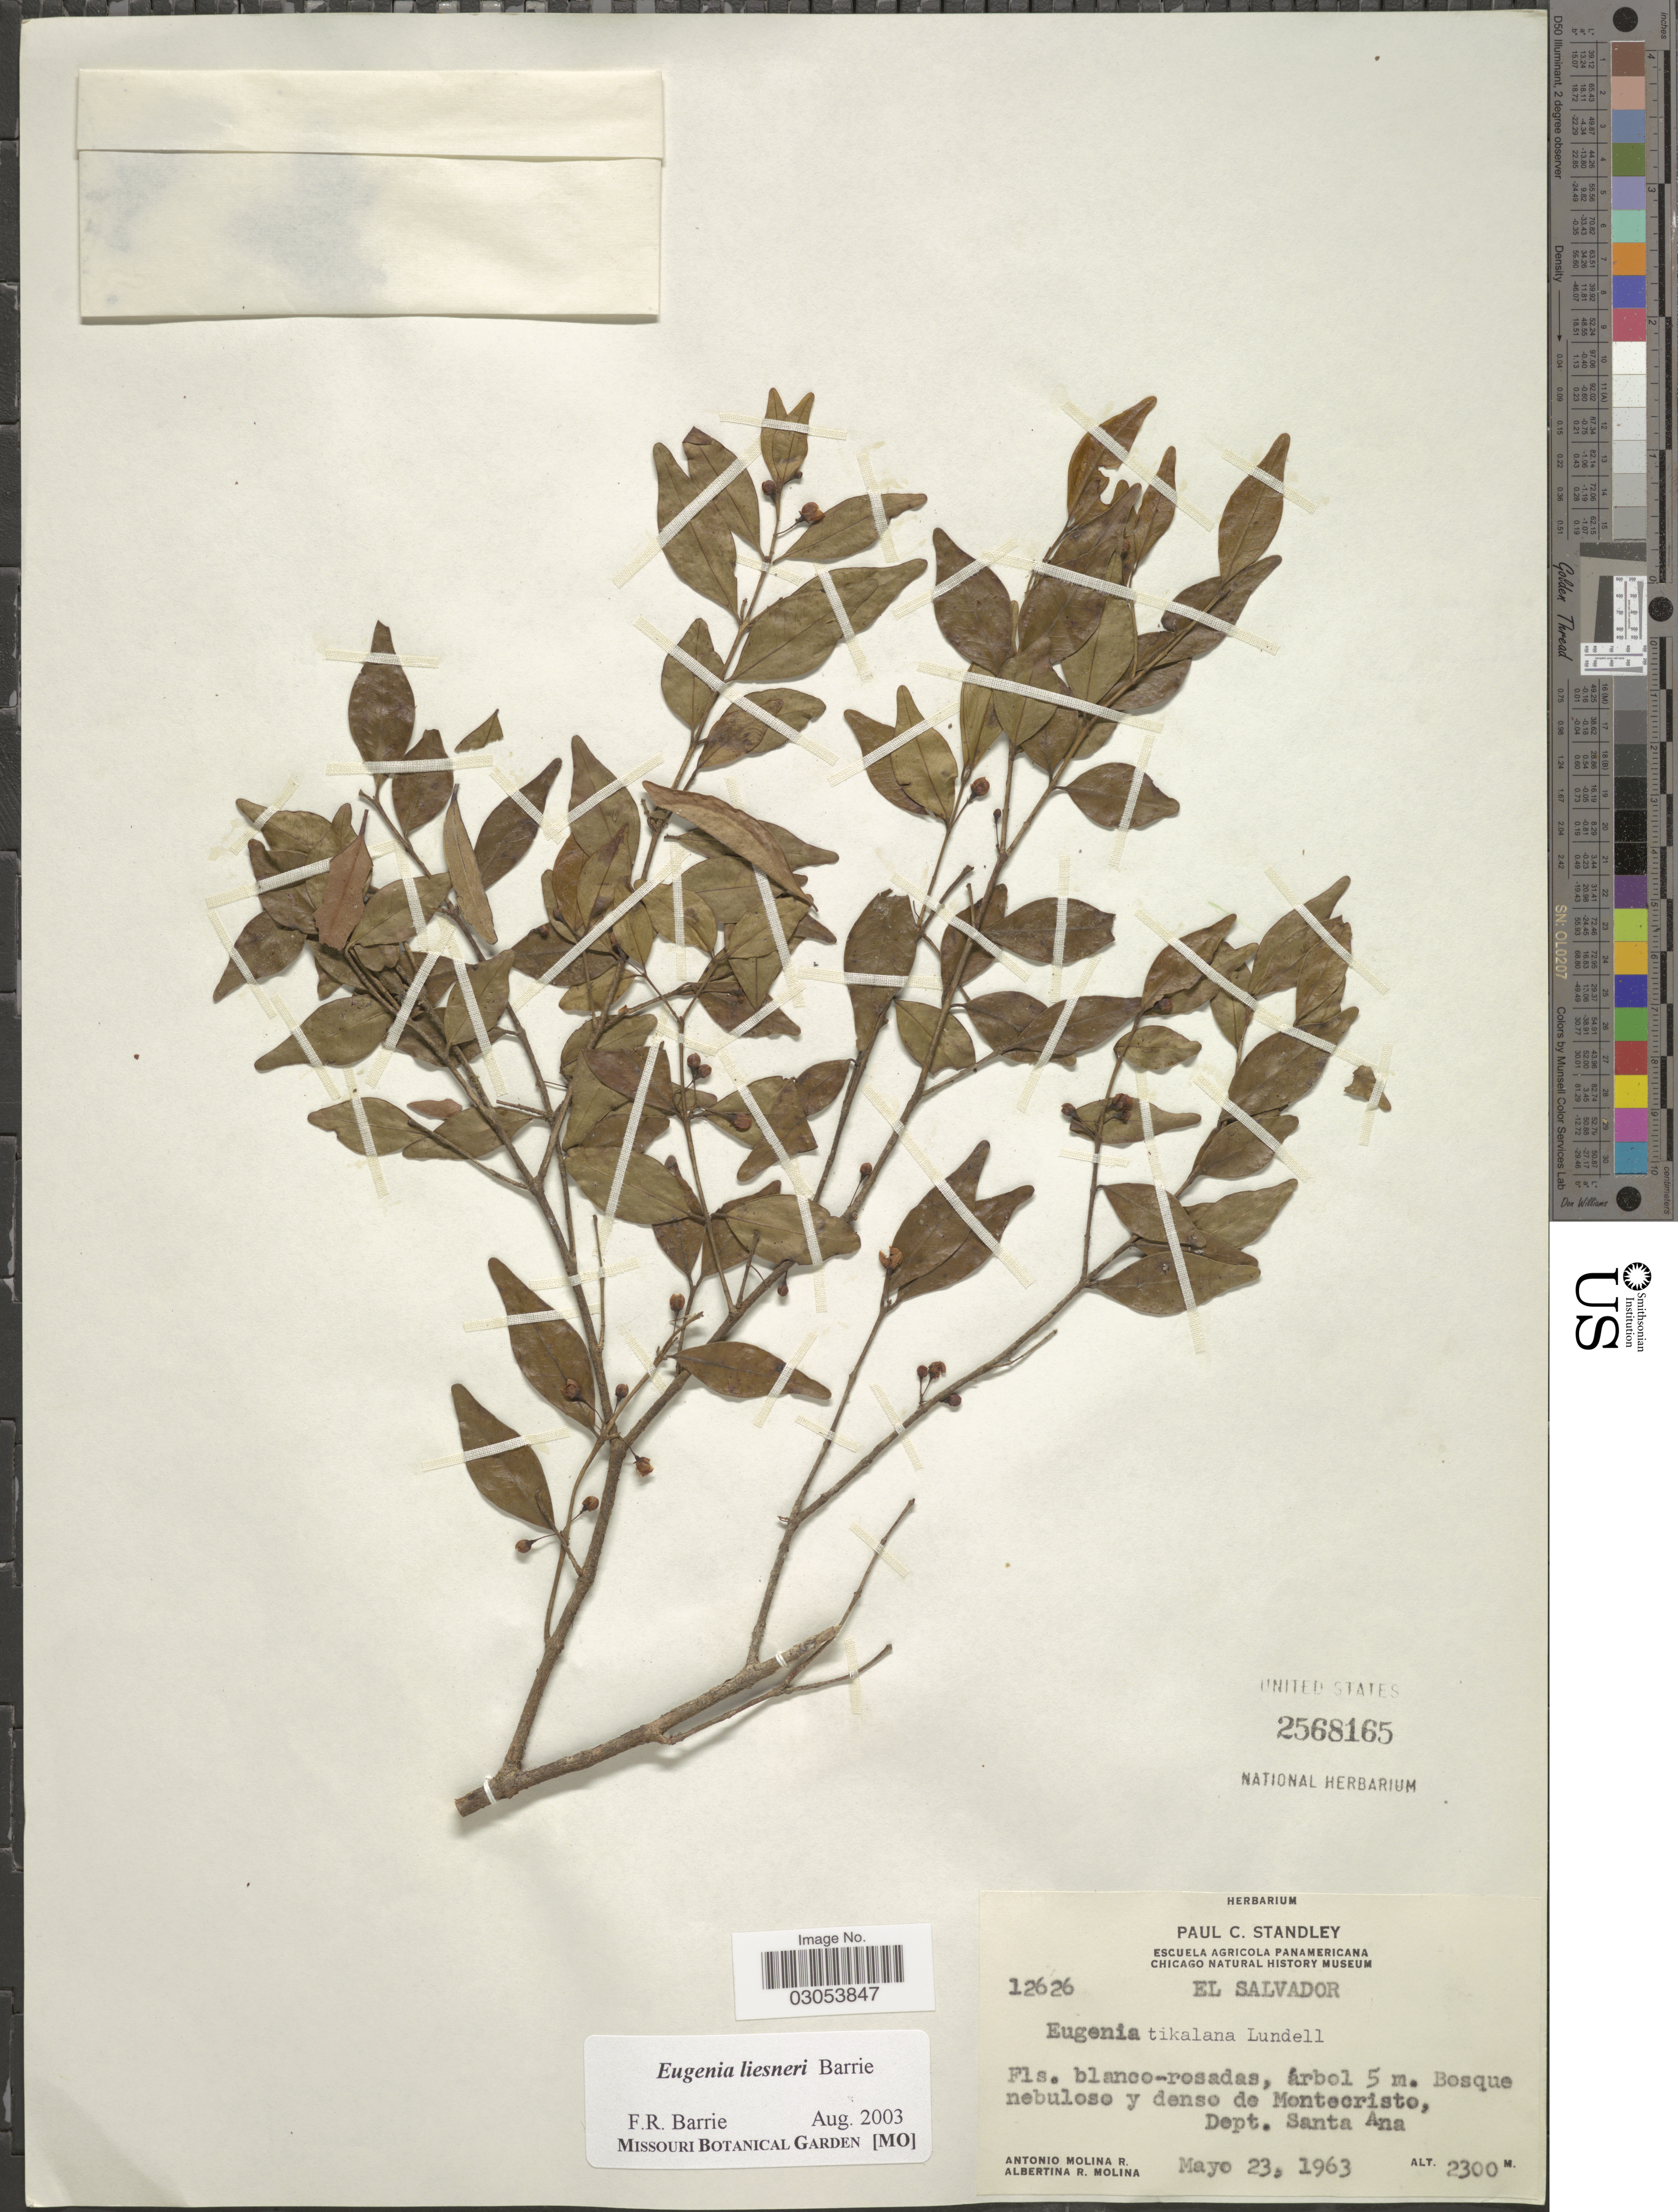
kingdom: Plantae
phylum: Tracheophyta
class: Magnoliopsida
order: Myrtales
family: Myrtaceae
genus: Eugenia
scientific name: Eugenia liesneri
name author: Barrie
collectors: A. Molina R. & A. R. Molina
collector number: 12626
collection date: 1963-05-23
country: El Salvador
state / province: Santa Ana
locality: Bosque nebuloso y denso de Montecristo, Dept. Santa Ana.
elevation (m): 2300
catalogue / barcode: US 2568165